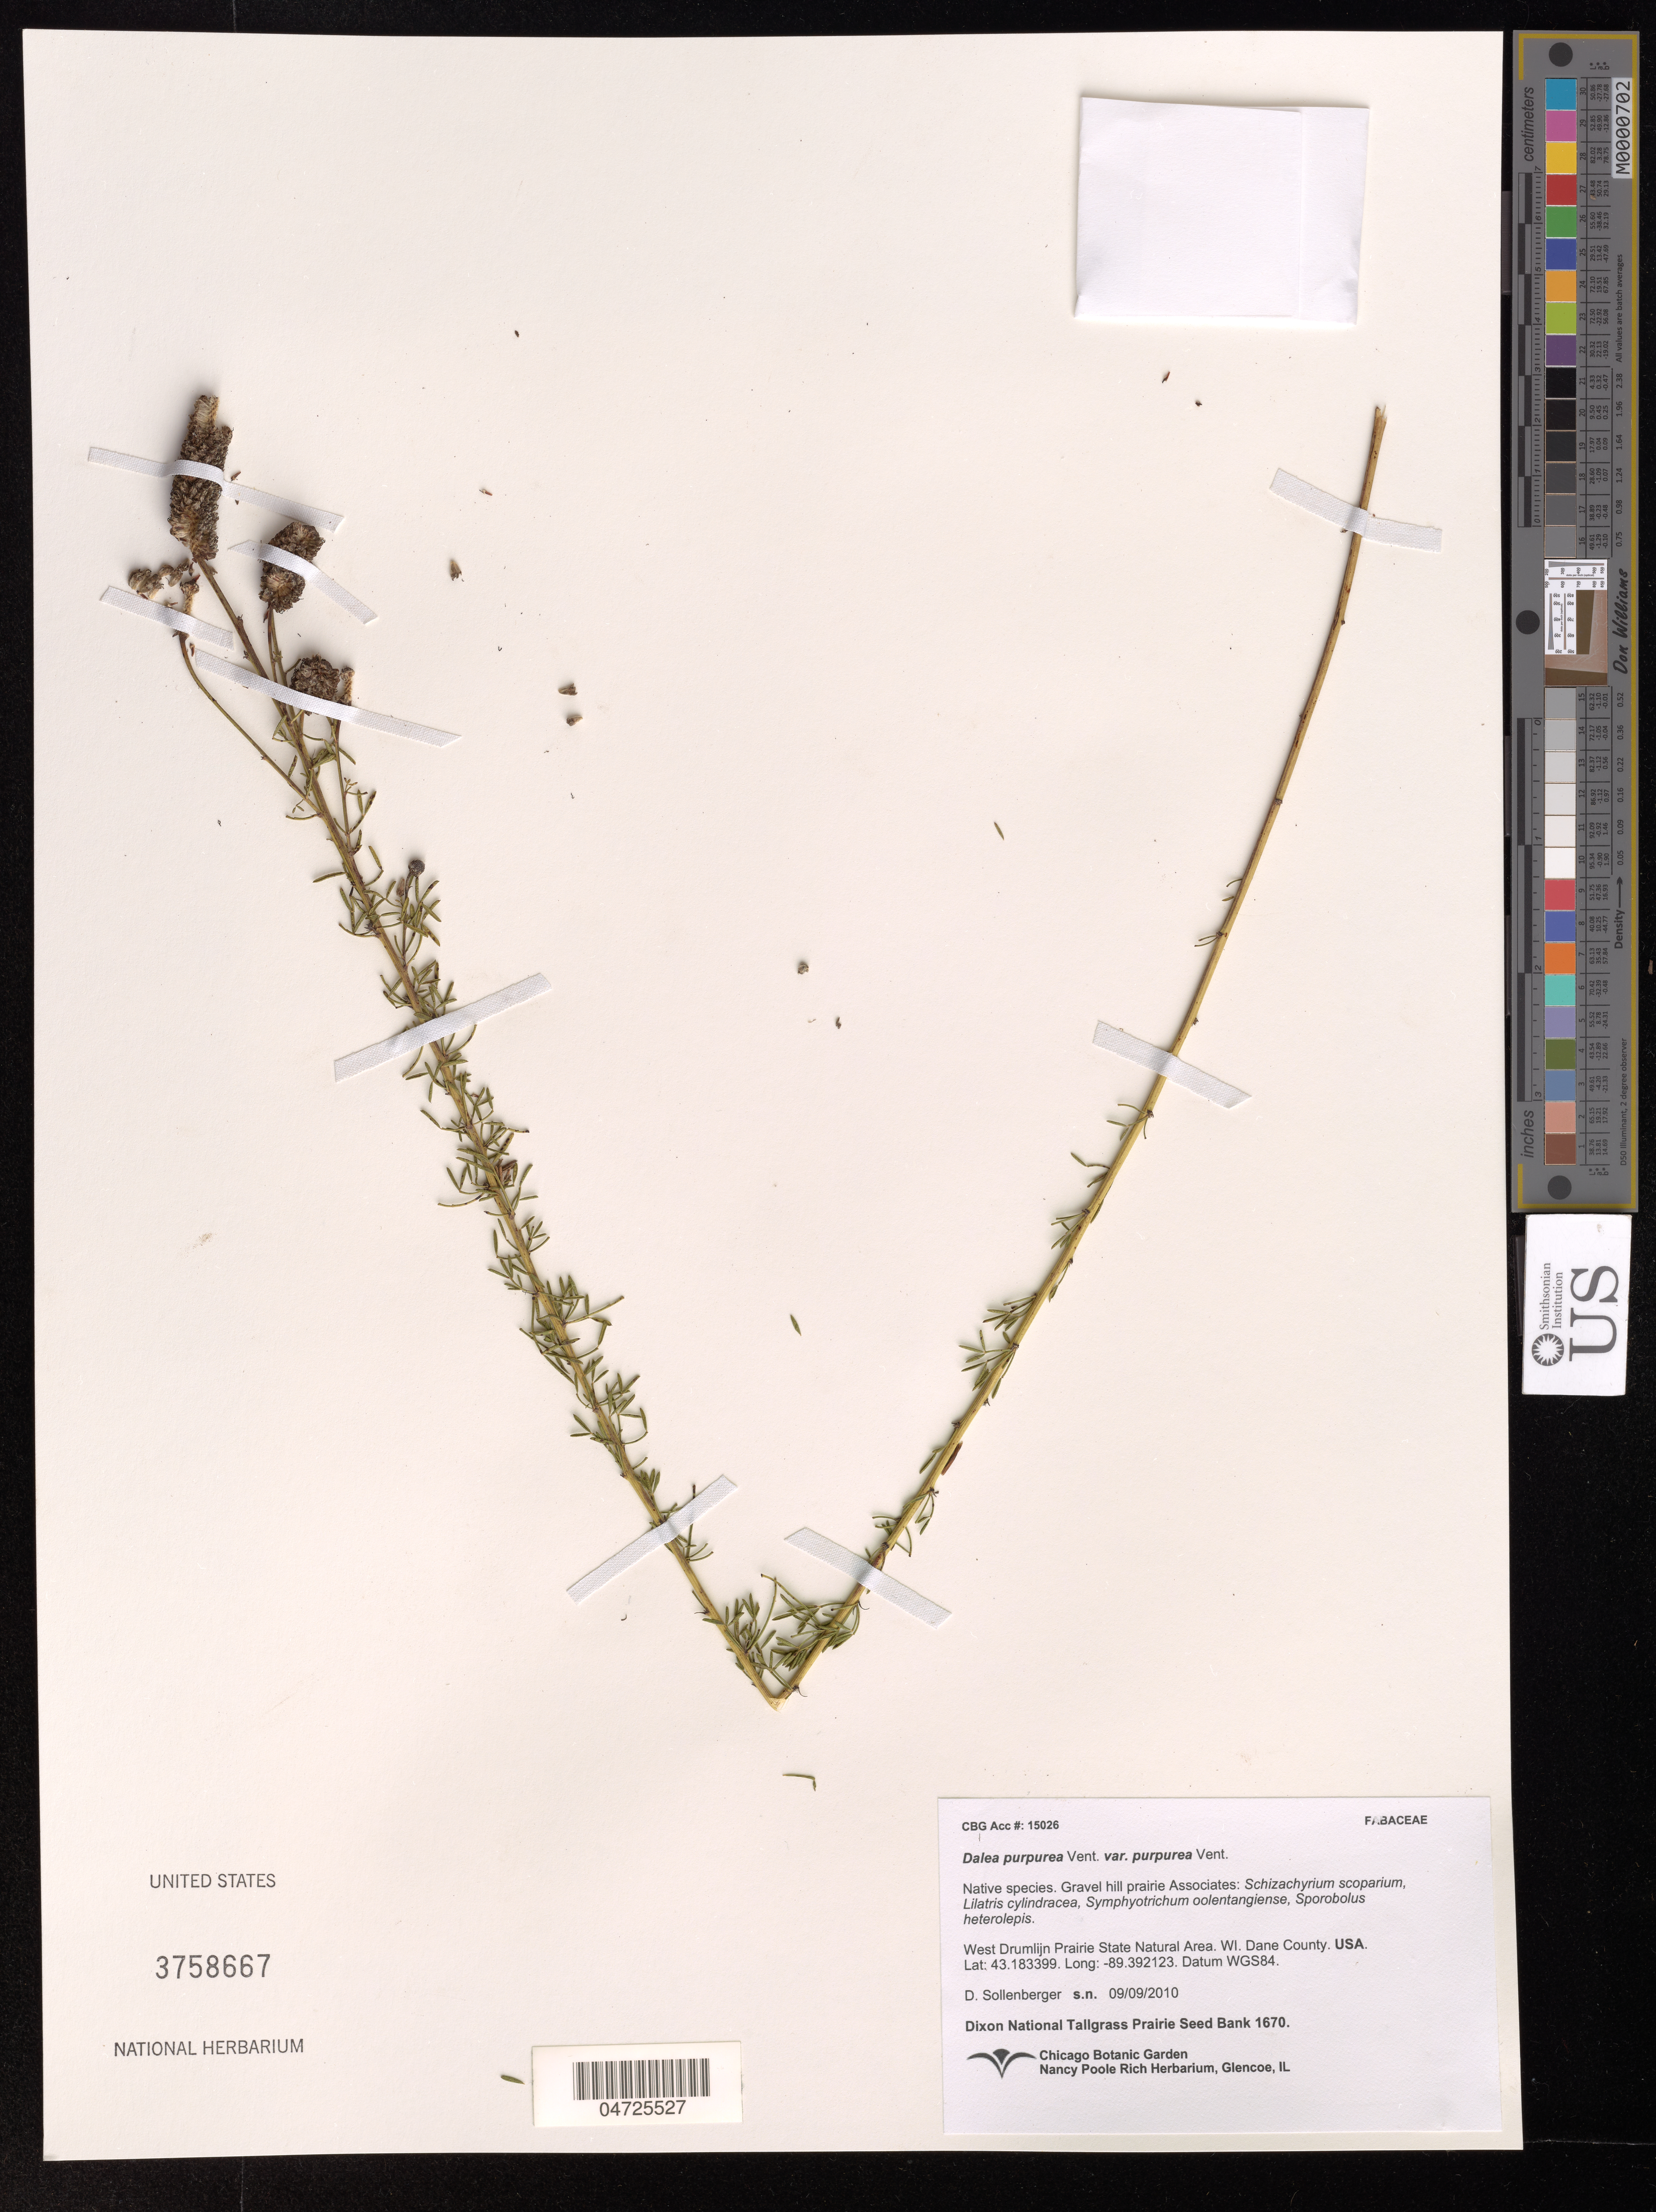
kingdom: Plantae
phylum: Tracheophyta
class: Magnoliopsida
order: Fabales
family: Fabaceae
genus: Dalea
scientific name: Dalea purpurea var. purpurea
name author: Vent.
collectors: D. Sollenberger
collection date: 2010-09-09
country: United States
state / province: Wisconsin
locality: West Drumlijn Prairie State Natural Area. Dane County. Datum WGS84.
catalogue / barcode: US 3758667